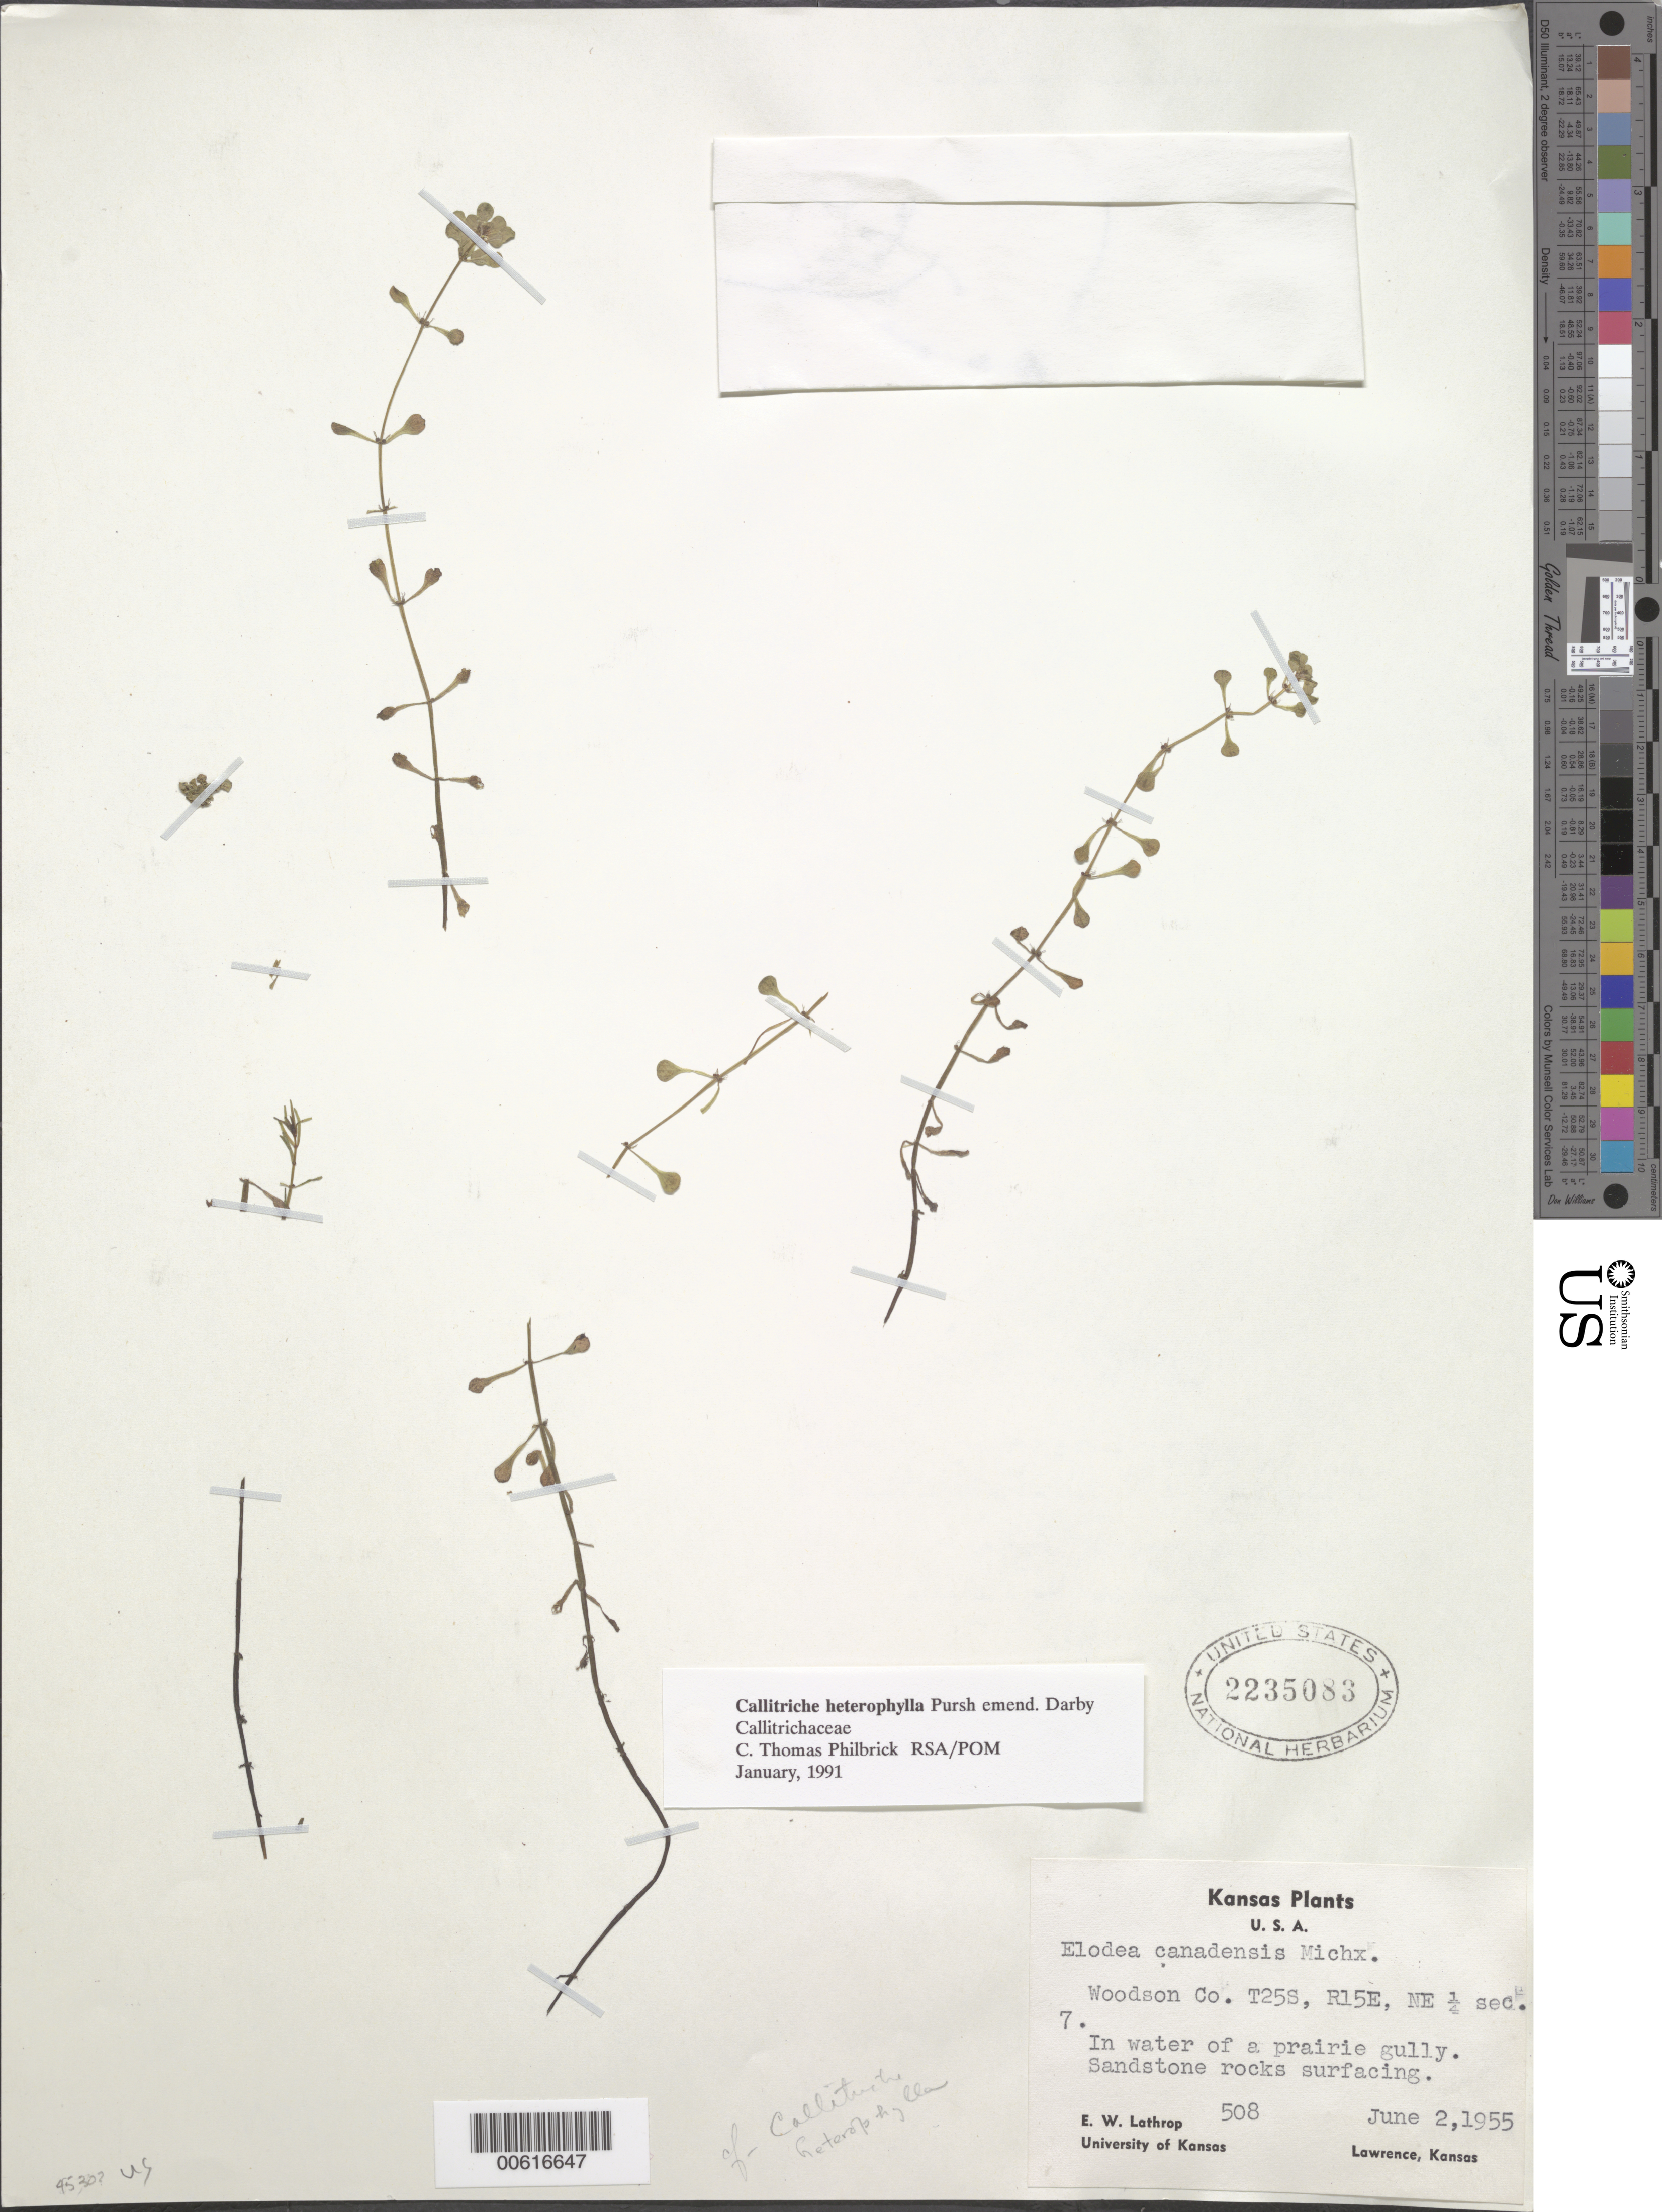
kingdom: Plantae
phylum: Tracheophyta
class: Magnoliopsida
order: Lamiales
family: Plantaginaceae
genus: Callitriche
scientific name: Callitriche heterophylla Pursh emend. Darby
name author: Pursh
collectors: E. W. Lathrop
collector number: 508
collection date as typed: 02 Jun 1955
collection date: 1955-06-02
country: United States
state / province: Kansas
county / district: Woodson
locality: Larence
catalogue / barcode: US 2235083